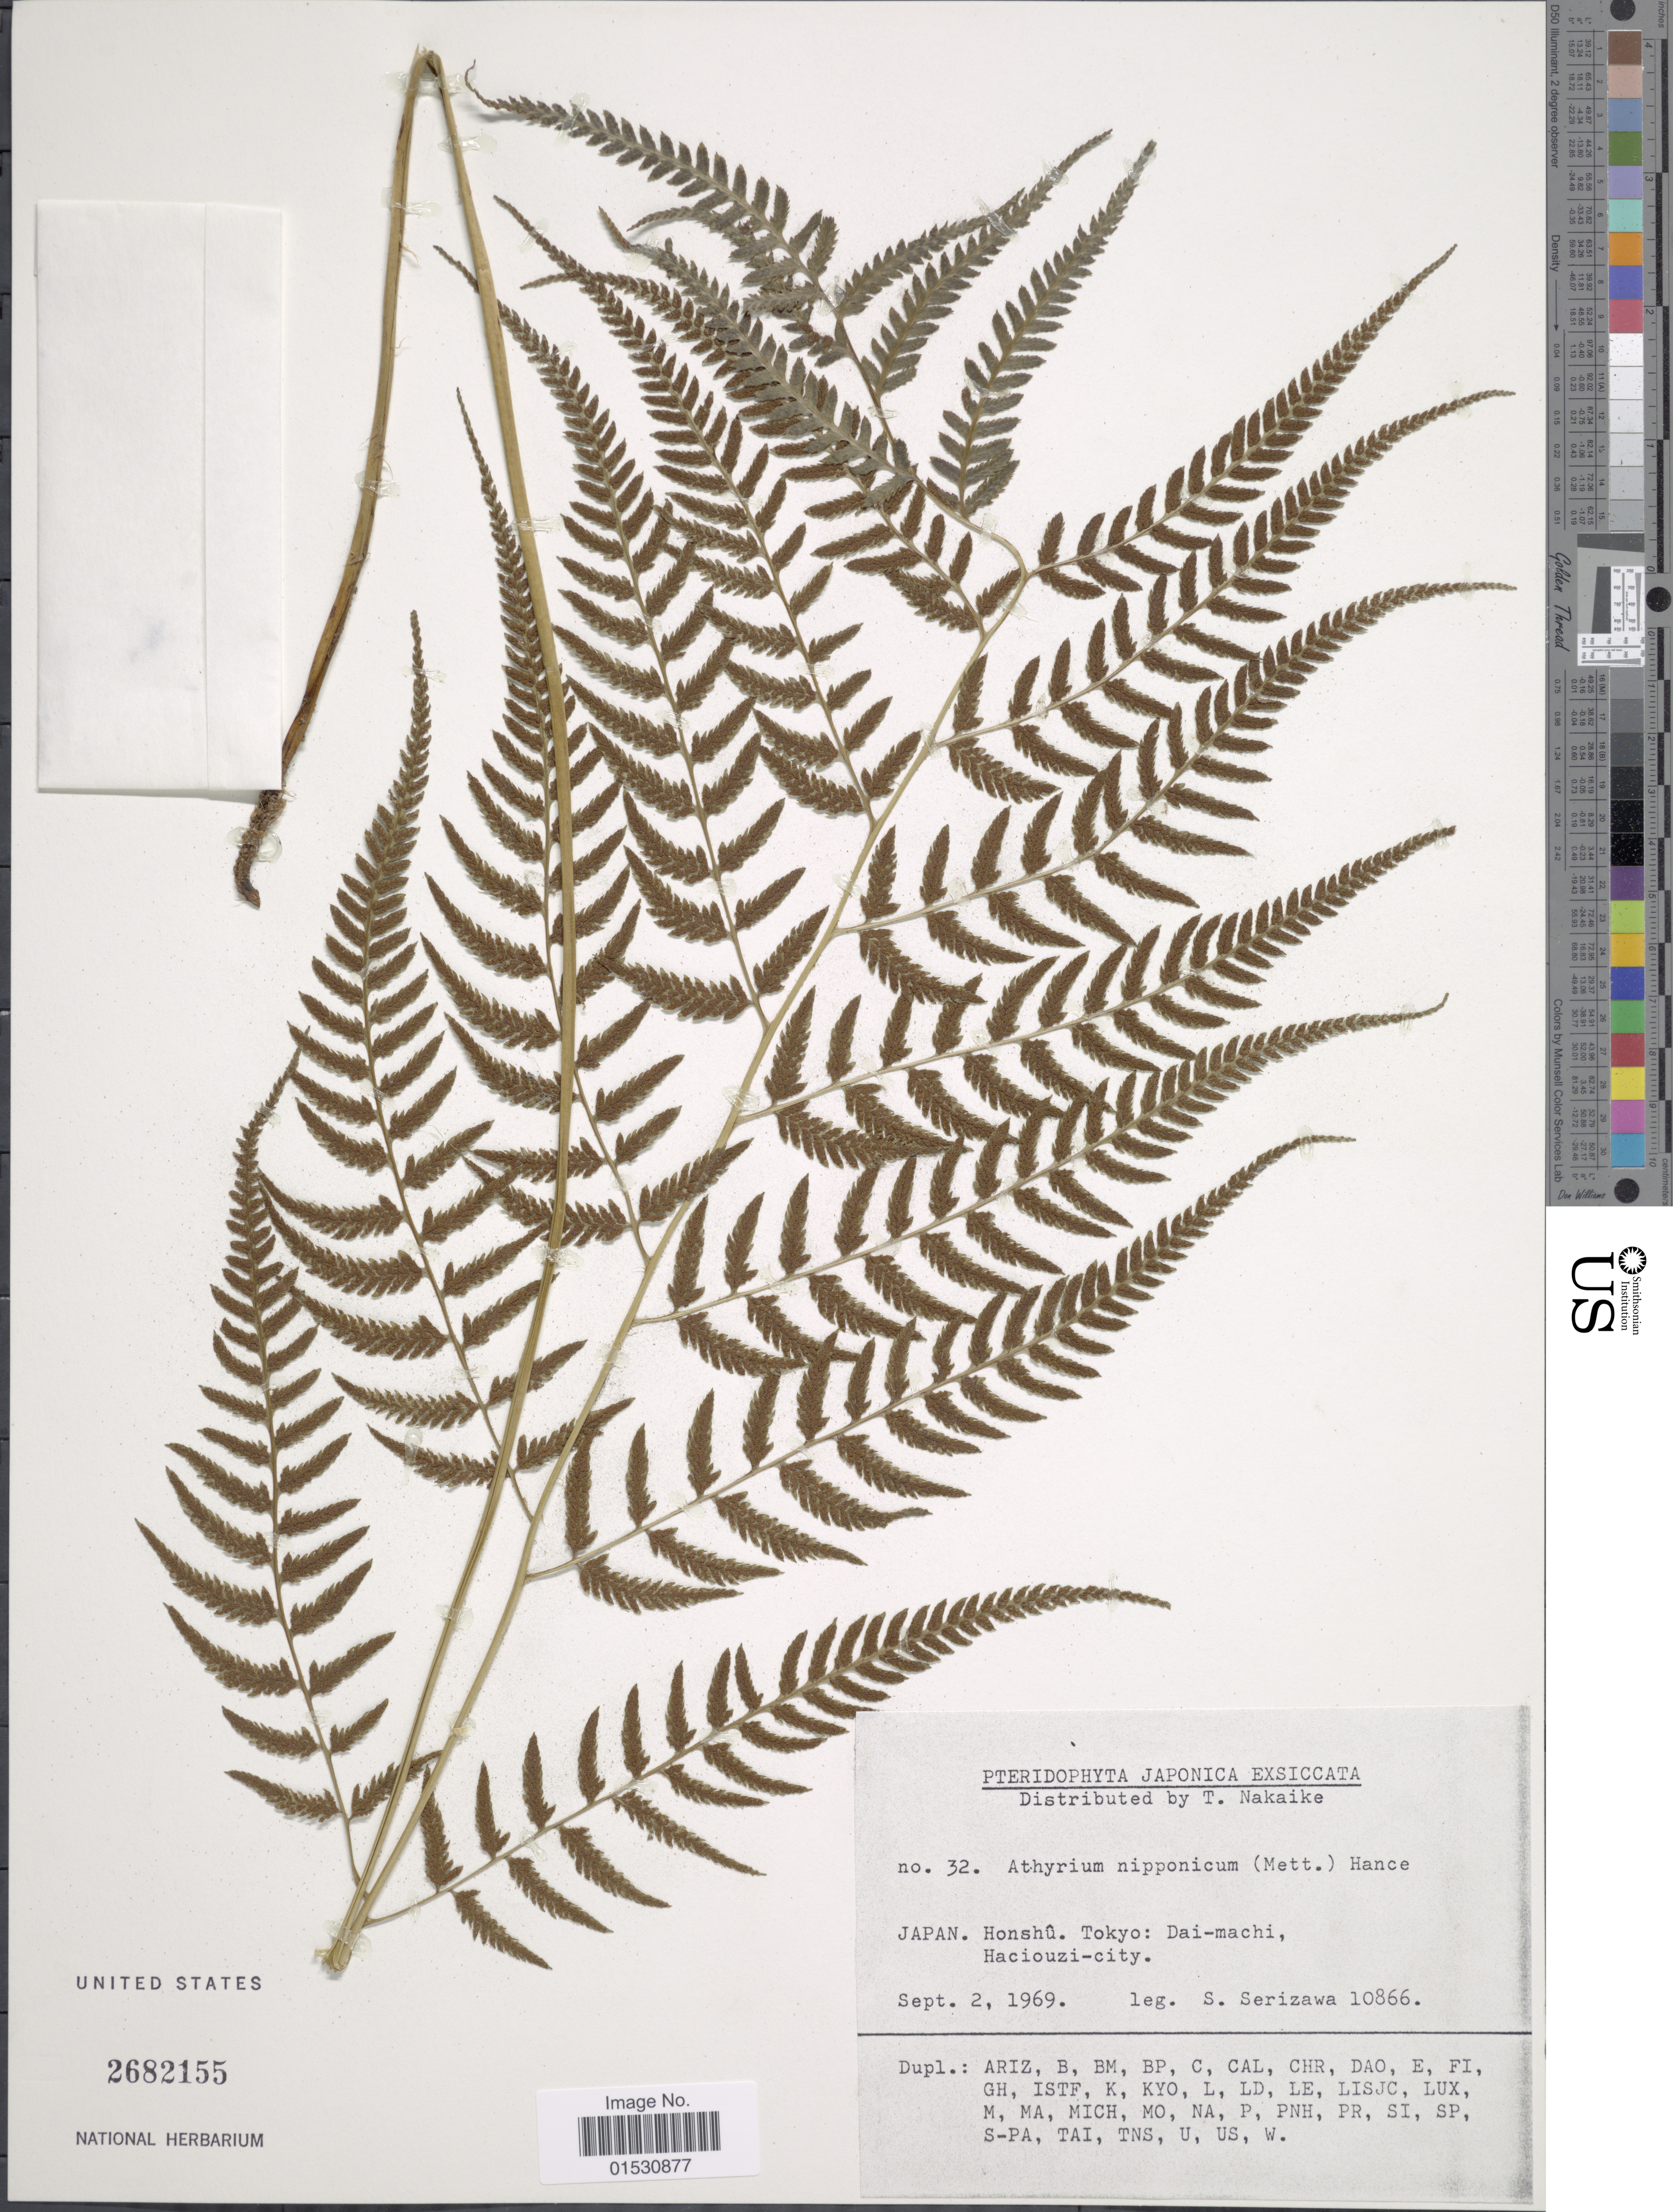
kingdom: Plantae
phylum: Tracheophyta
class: Polypodiopsida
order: Polypodiales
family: Athyriaceae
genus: Athyrium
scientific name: Athyrium nipponicum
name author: (Mett.) Hance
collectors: S. Serizawa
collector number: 10866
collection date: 1969-09-02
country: Japan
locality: Honshu. Tokyo: Dai-machi, Haciouzi-city.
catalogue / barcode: US 2682155